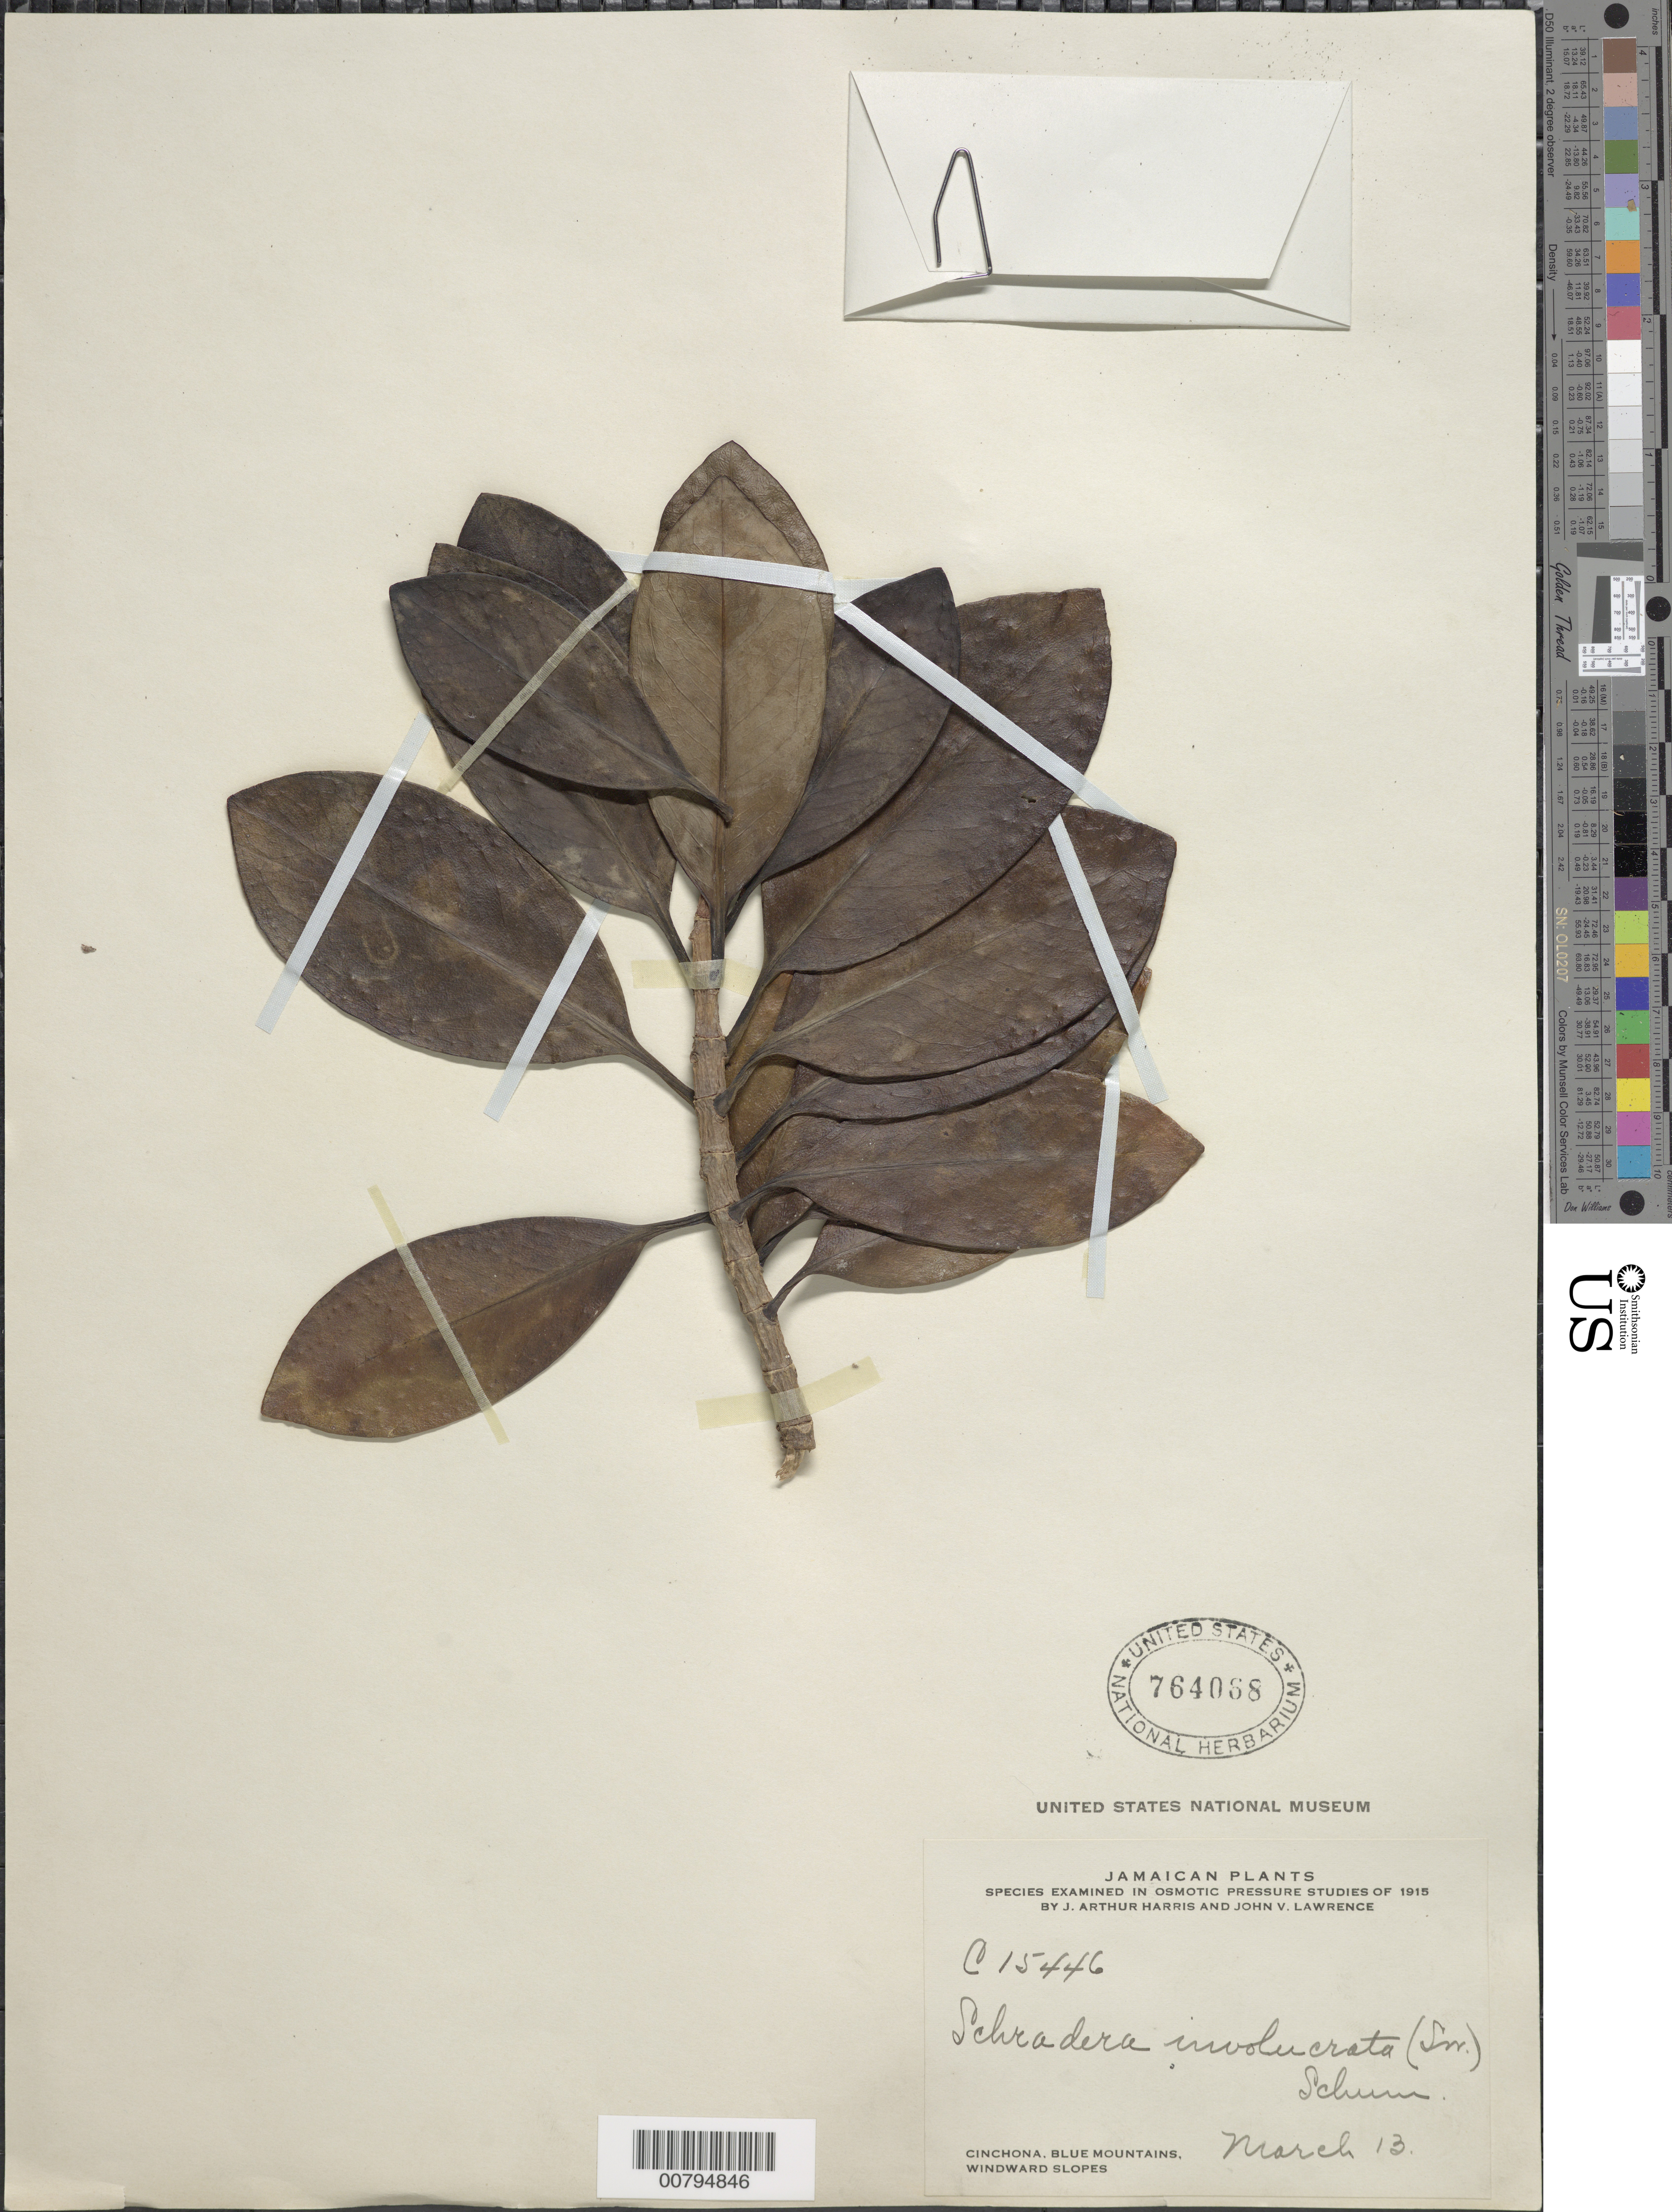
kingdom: Plantae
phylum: Tracheophyta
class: Magnoliopsida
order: Gentianales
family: Rubiaceae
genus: Schradera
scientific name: Schradera involucrata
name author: (Sw.) K. Schum.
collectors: J. A. Harris & J. Lawrence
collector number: C 15446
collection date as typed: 13 Mar 1915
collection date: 1915-03-13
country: Jamaica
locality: Cinchona, Blue Mountains, windward slopes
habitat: Mountain slopes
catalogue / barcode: US 764068